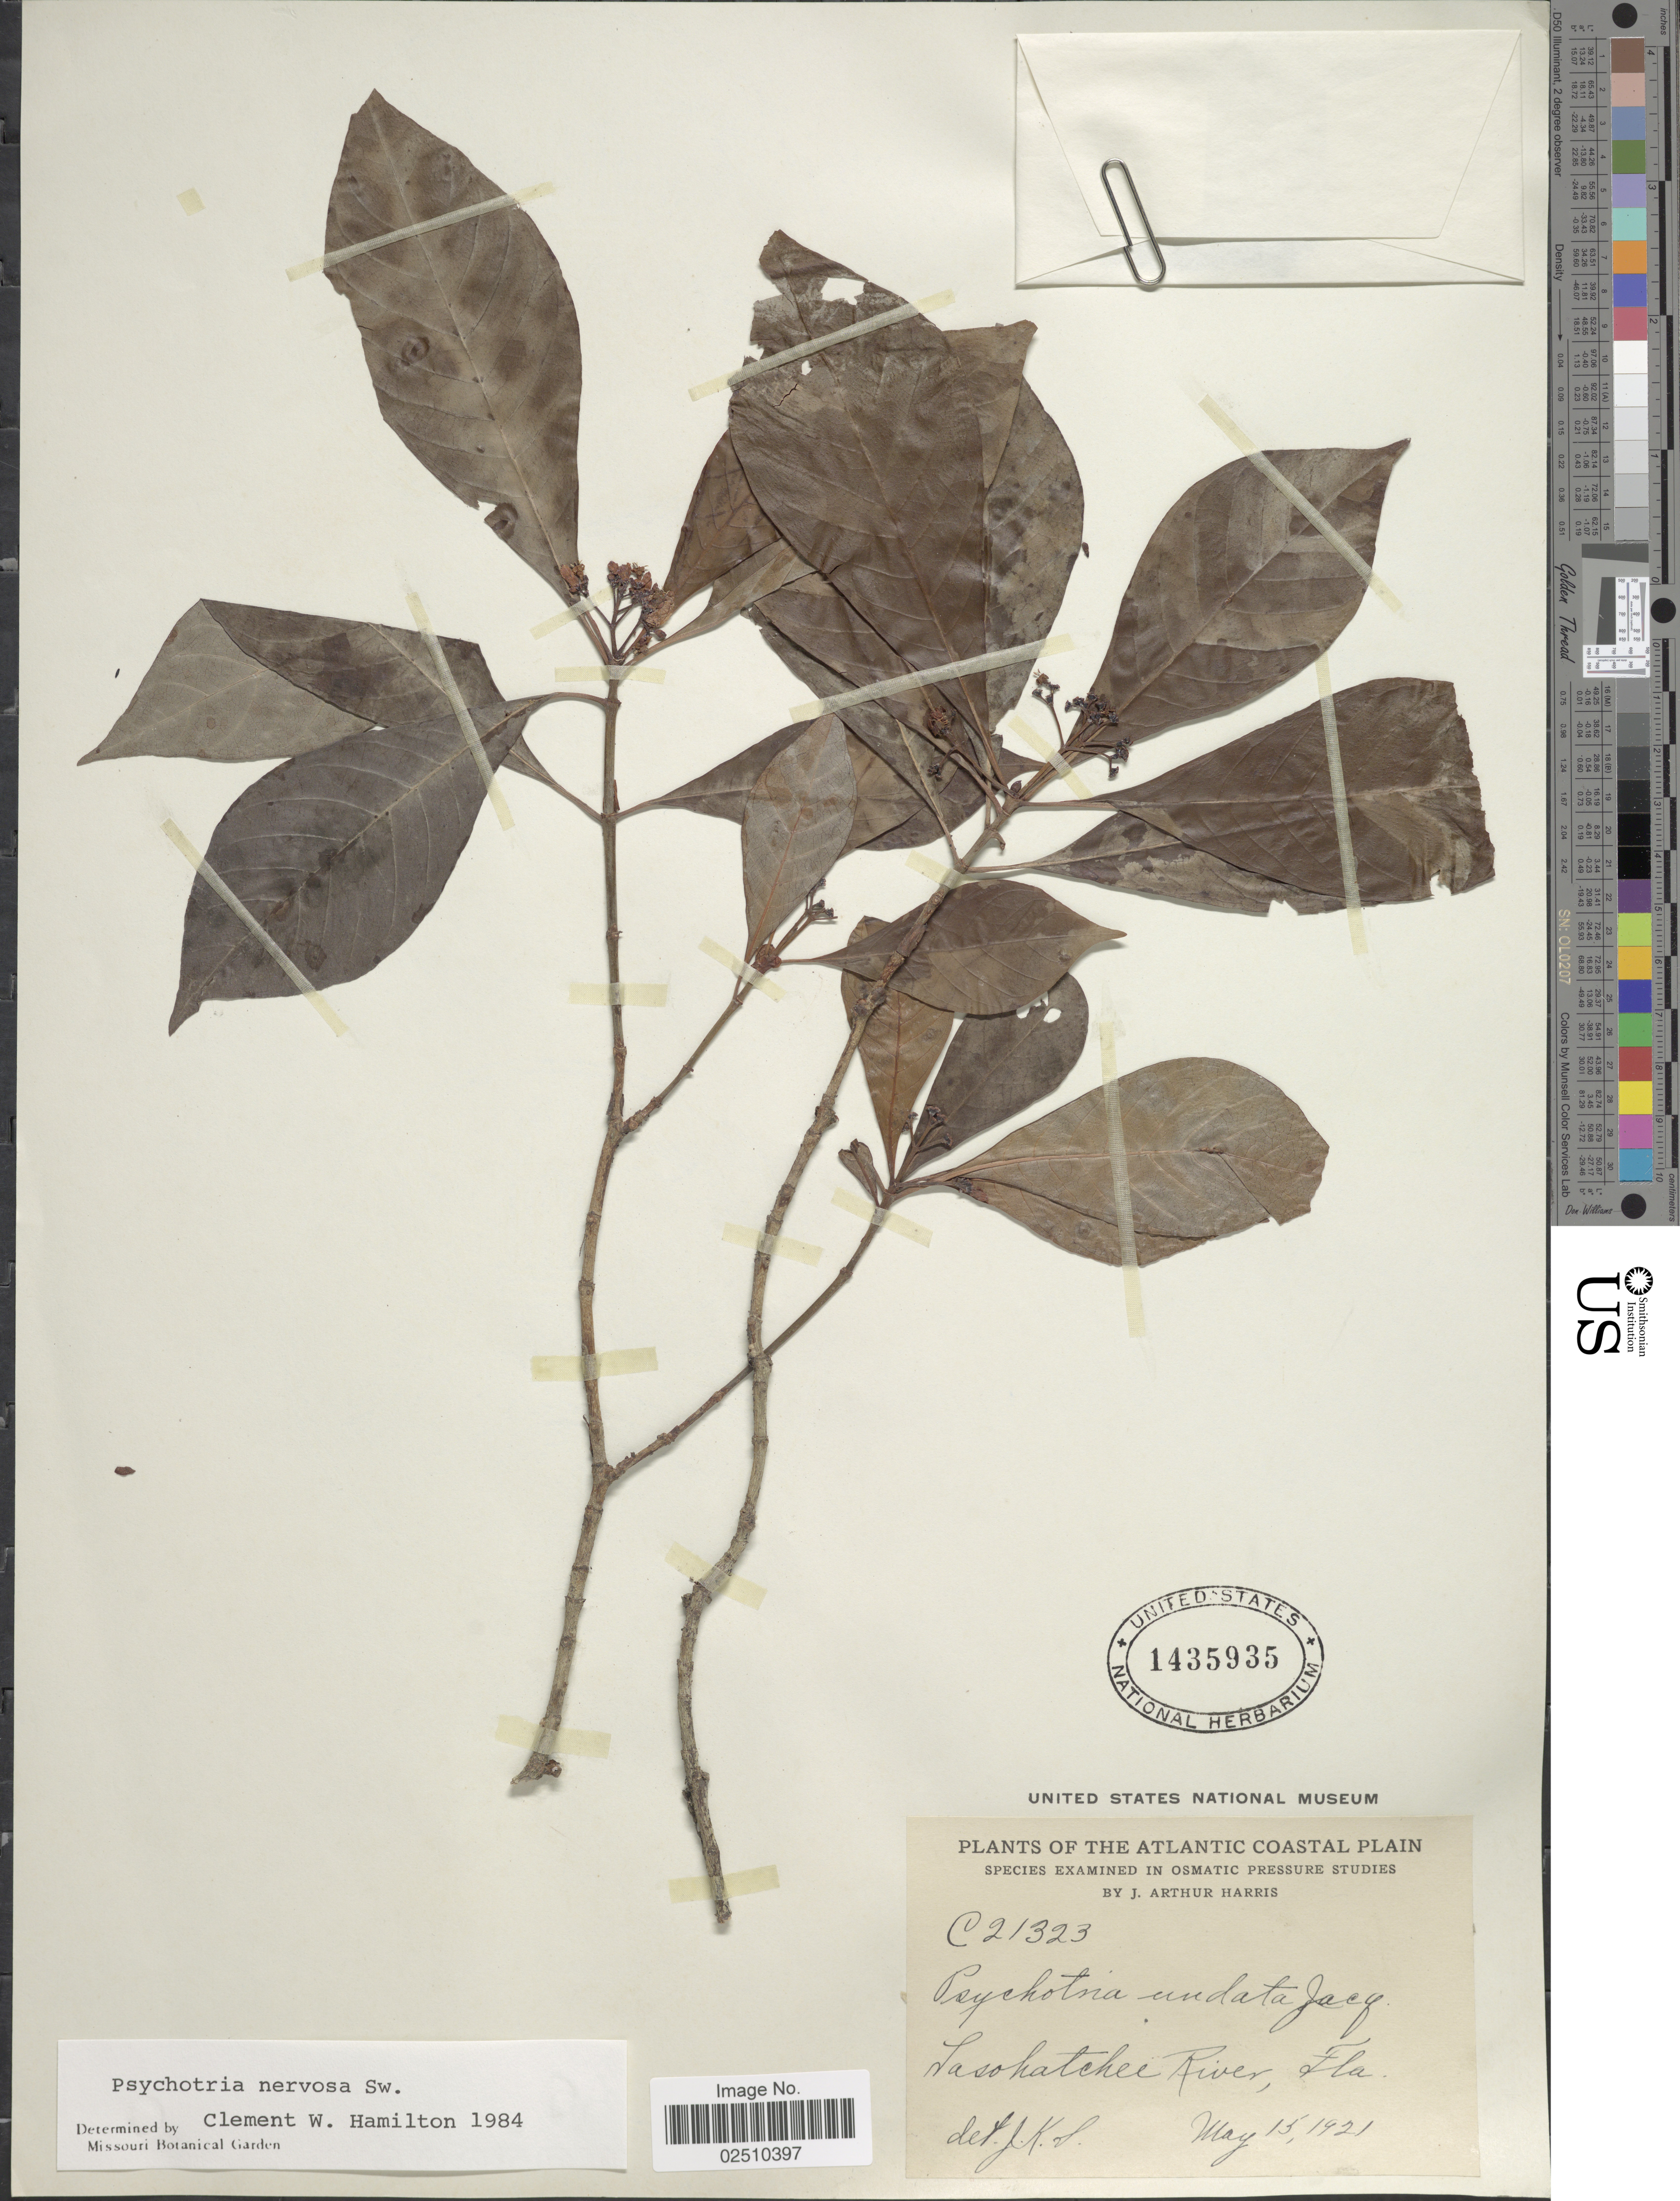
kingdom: Plantae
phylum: Tracheophyta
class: Magnoliopsida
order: Gentianales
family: Rubiaceae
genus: Psychotria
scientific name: Psychotria nervosa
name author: Sw.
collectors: J. A. Harris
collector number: C21323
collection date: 1921-05-15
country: United States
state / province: Florida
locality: The Atlantic Coastal Plain, Loxahatchee River, Fla.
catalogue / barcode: US 1435935